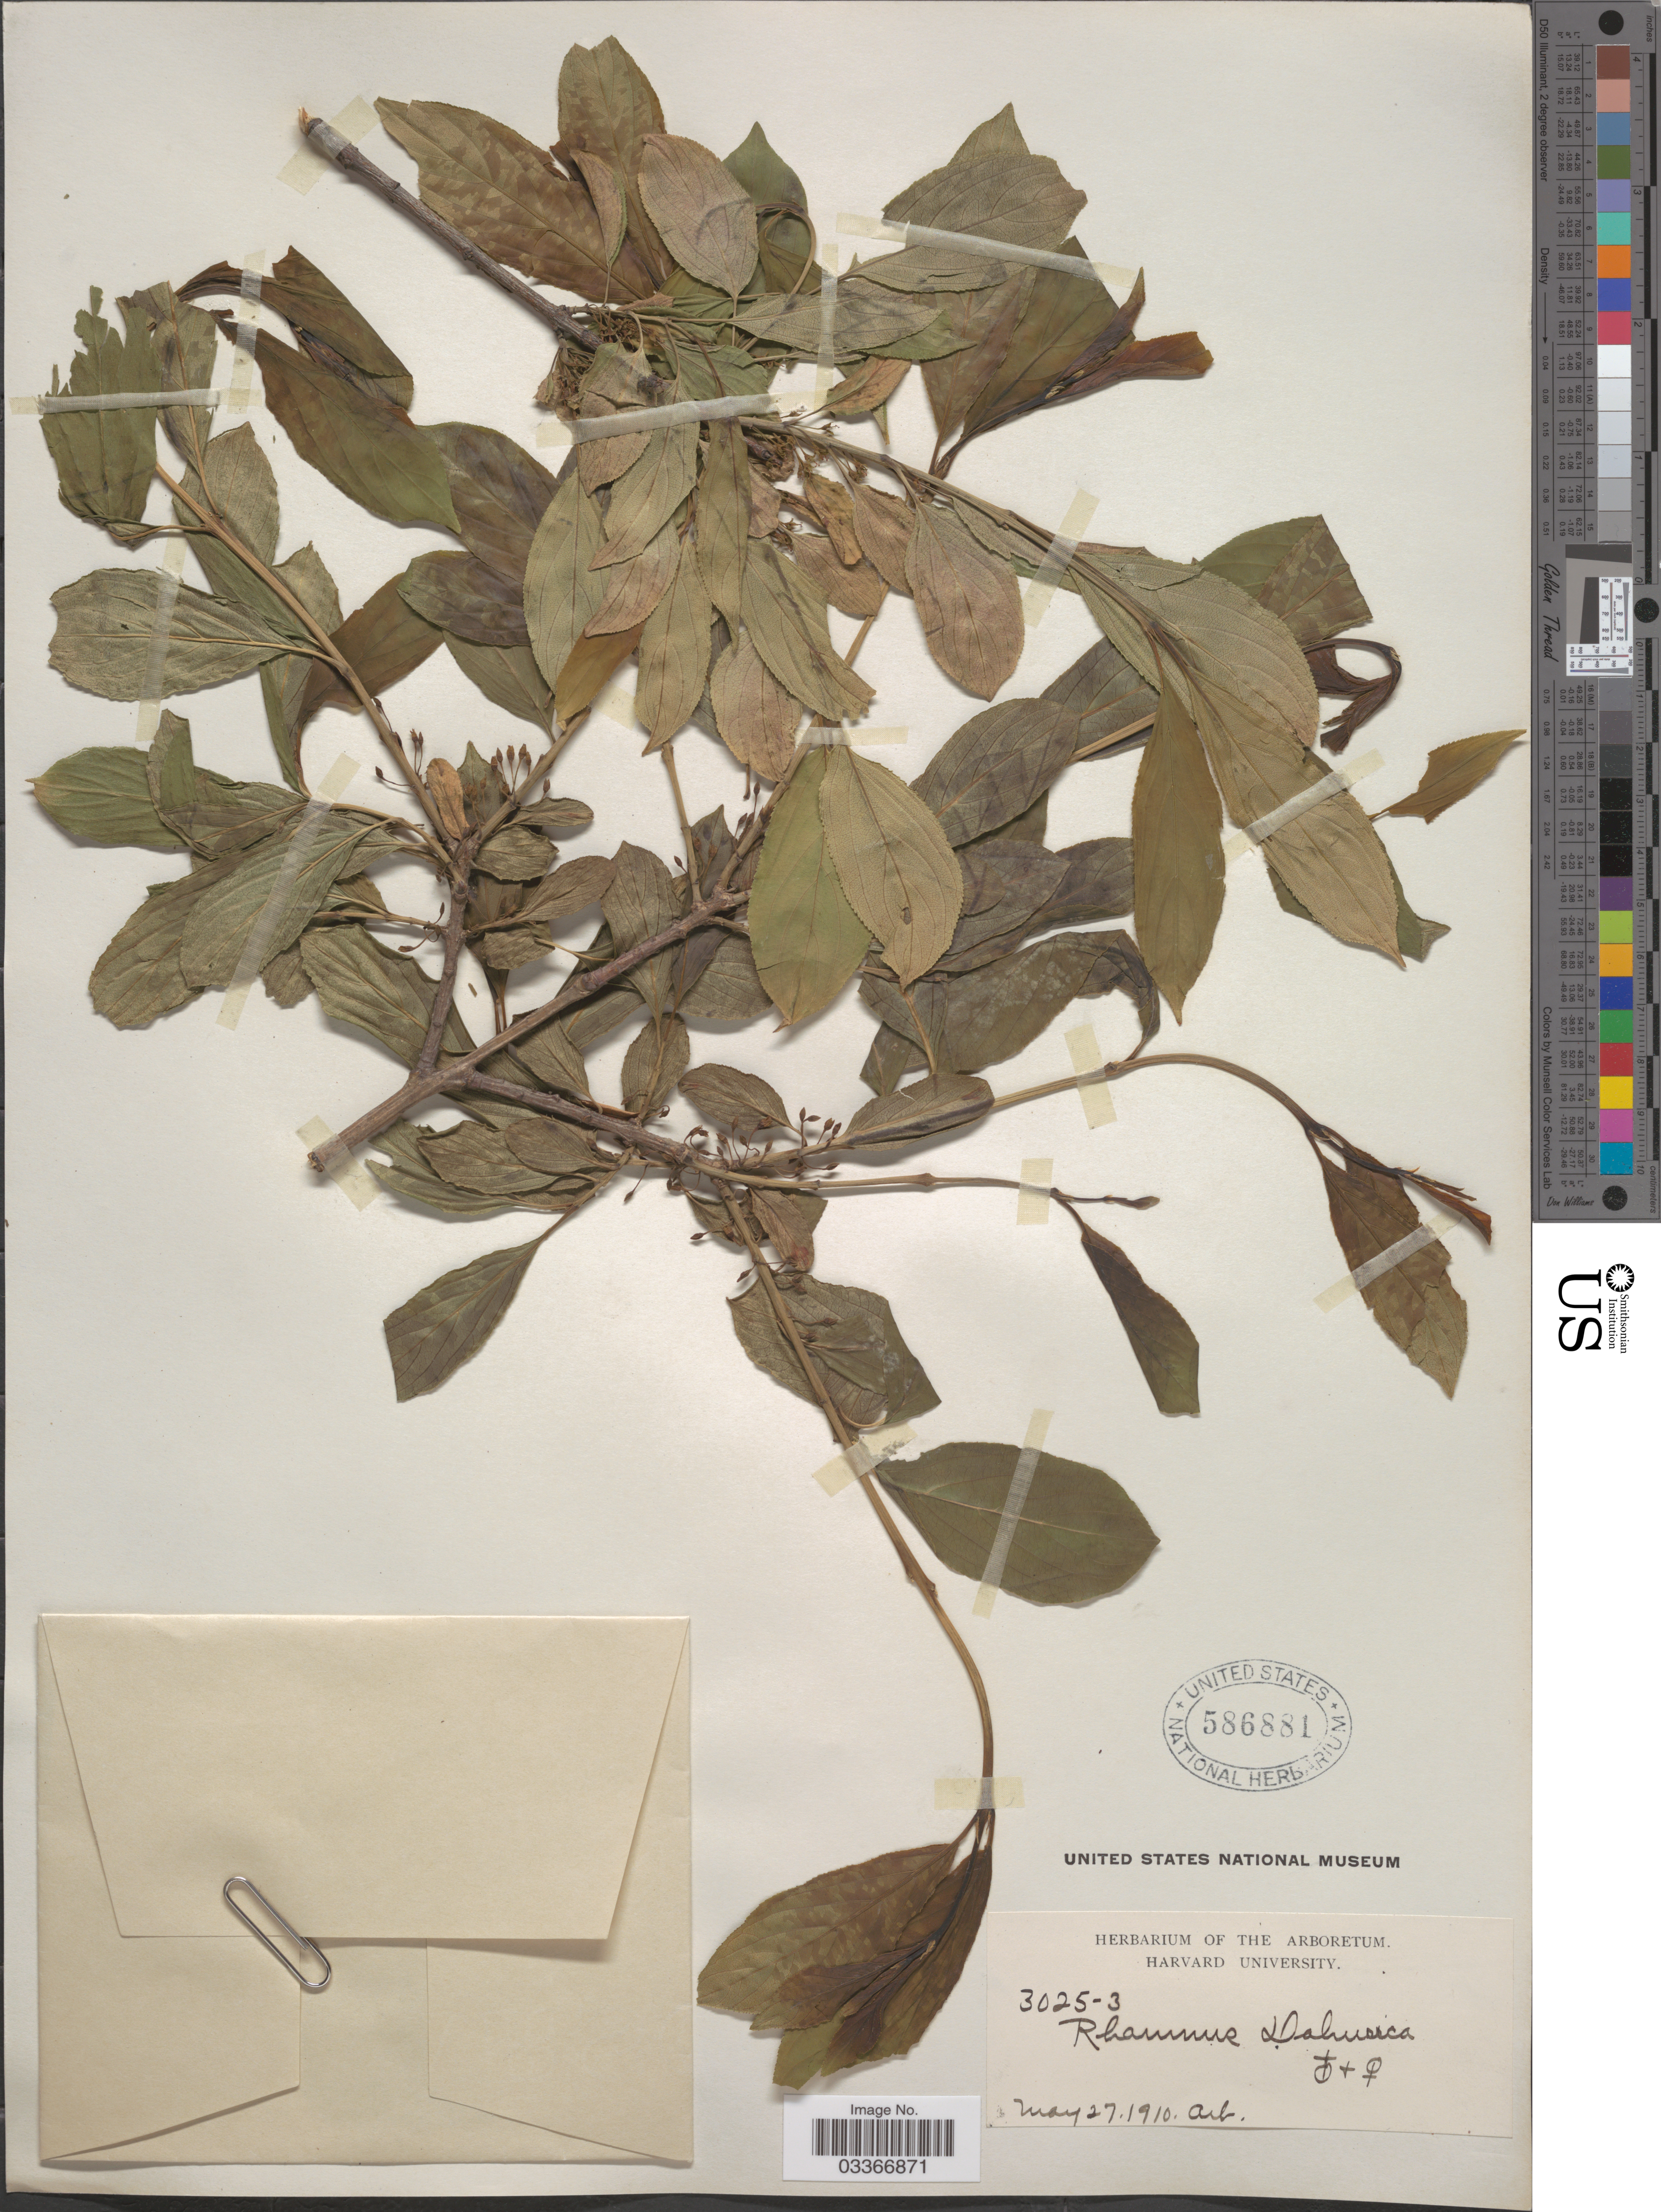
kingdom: Plantae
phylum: Tracheophyta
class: Magnoliopsida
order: Rosales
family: Rhamnaceae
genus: Rhamnus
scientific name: Rhamnus davurica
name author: Pall.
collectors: Ex herb. of the Arboretum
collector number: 3025-3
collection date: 1910-05-27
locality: Arb.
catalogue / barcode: US 586881